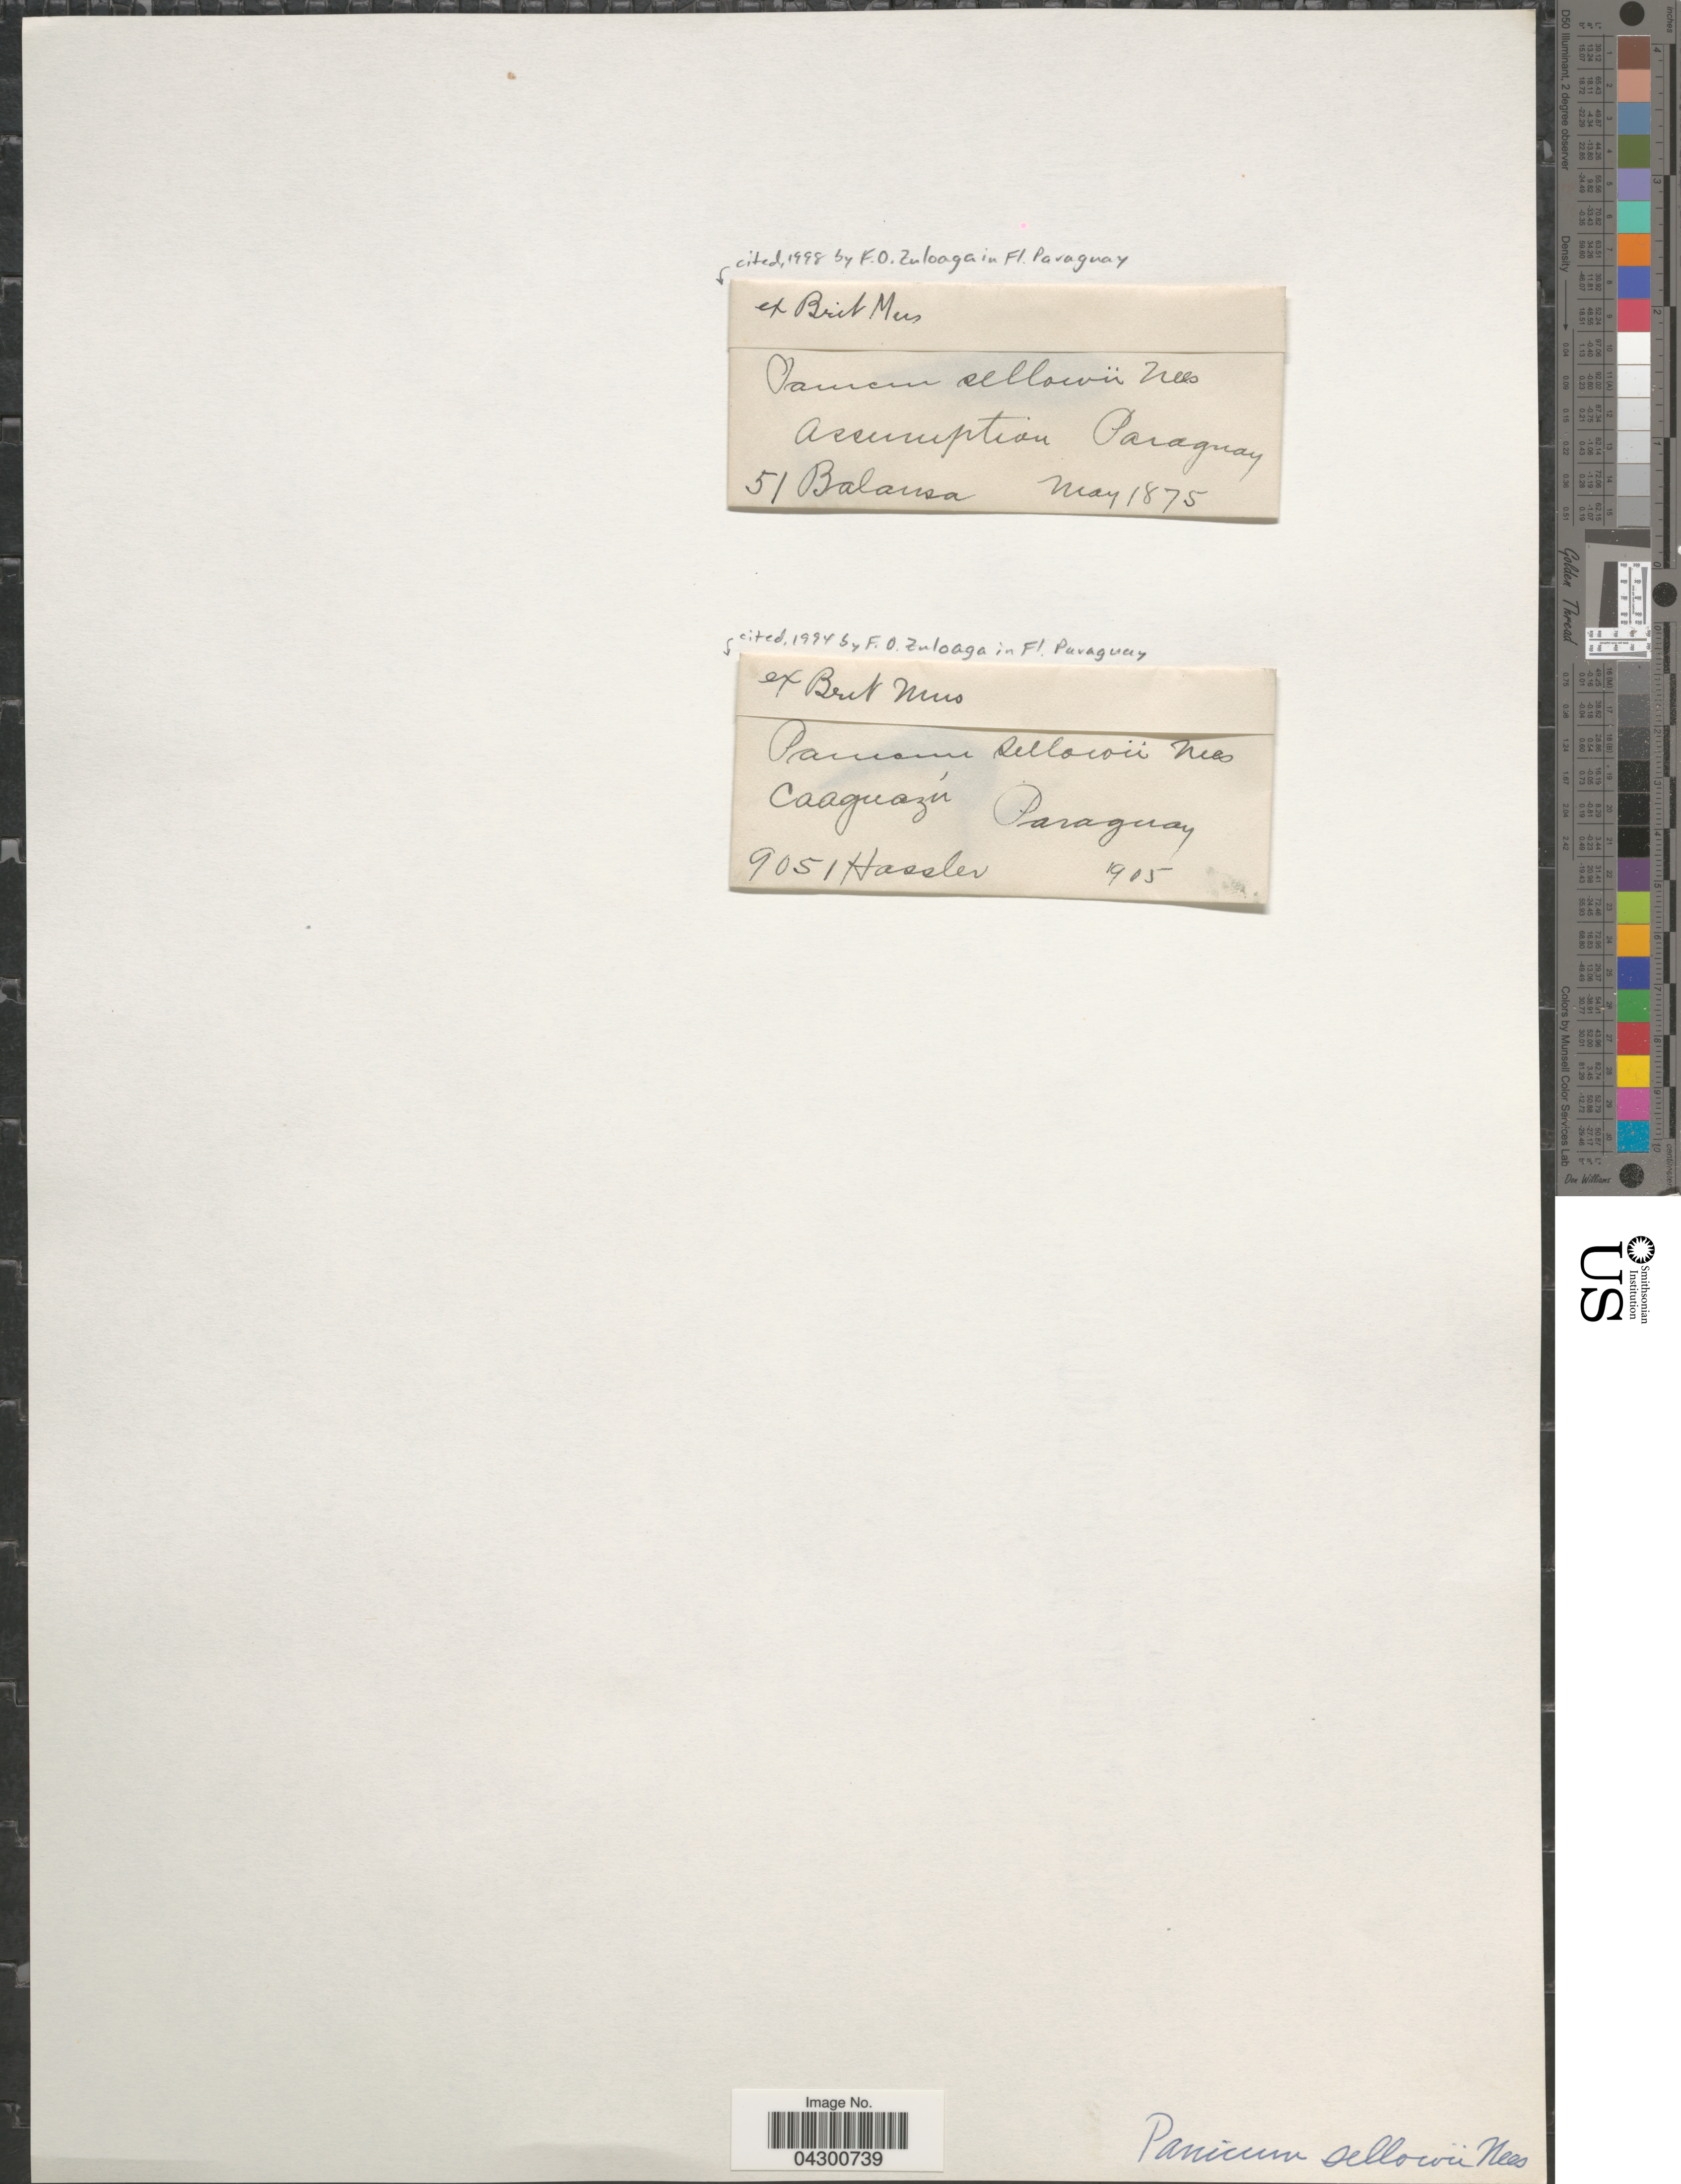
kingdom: Plantae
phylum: Tracheophyta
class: Liliopsida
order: Poales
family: Poaceae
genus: Panicum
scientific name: Panicum sellowii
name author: Nees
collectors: -. Balansa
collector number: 51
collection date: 1875-05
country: Paraguay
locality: Assumption.